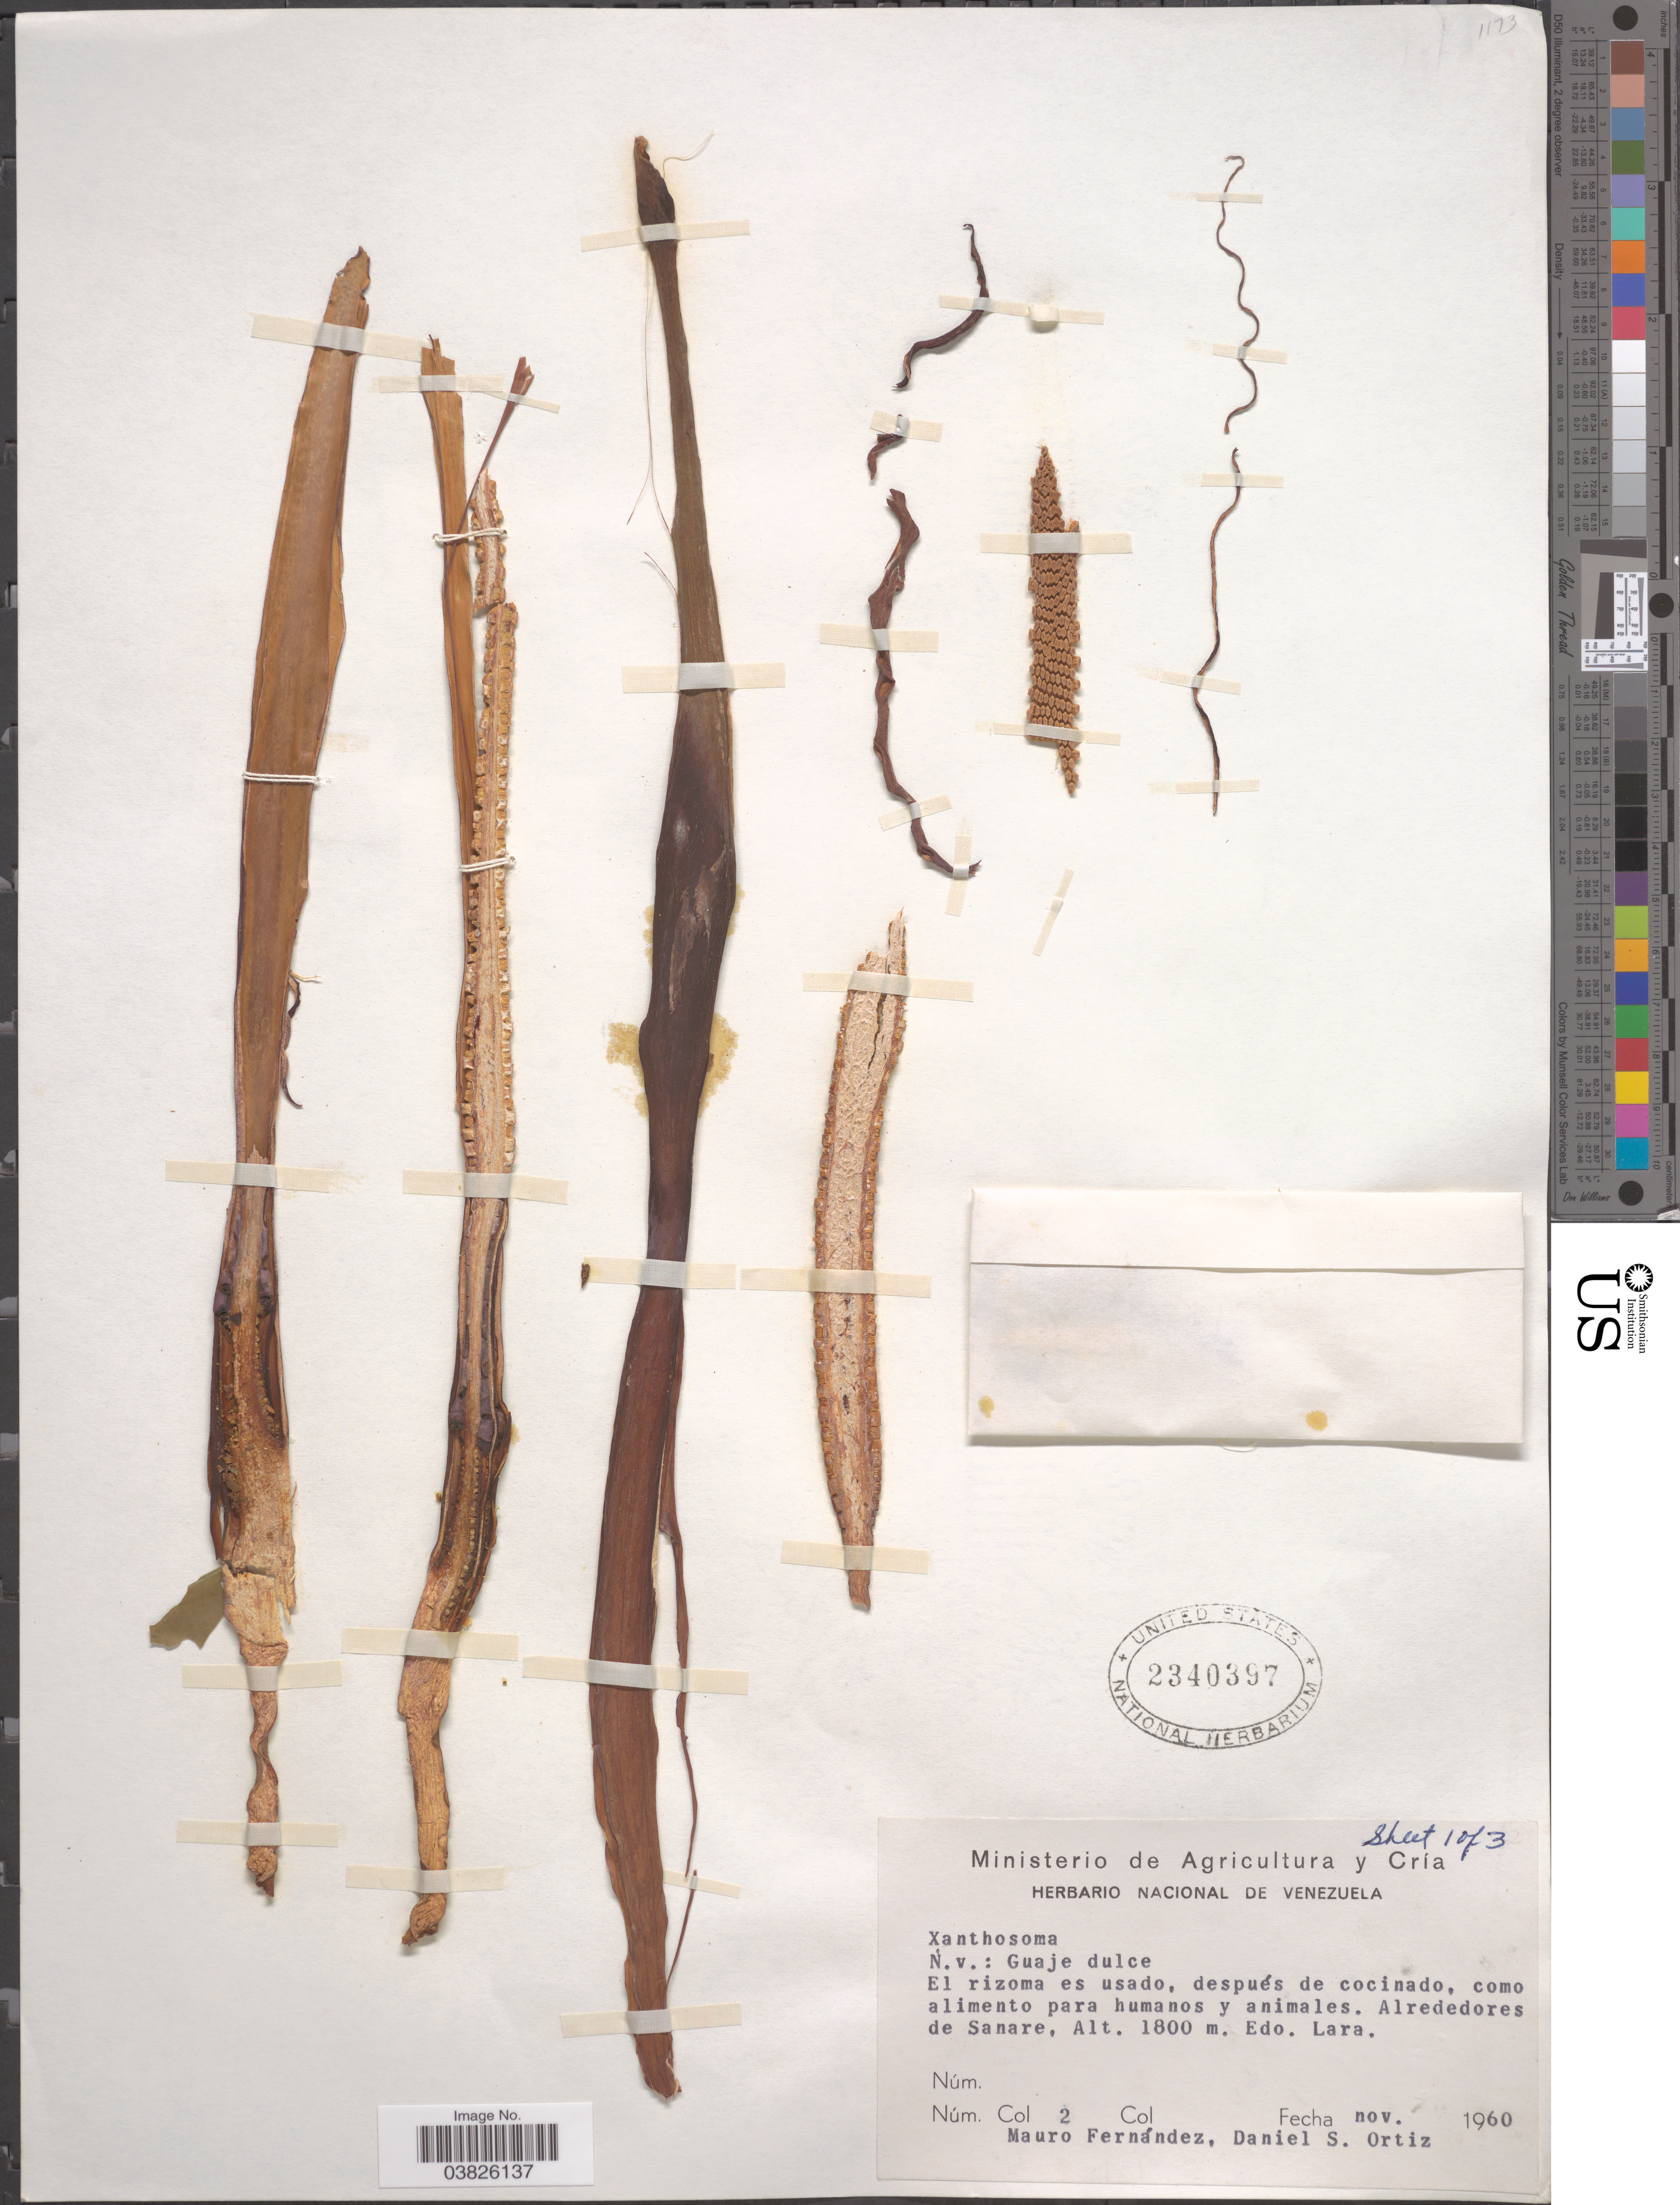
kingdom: Plantae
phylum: Tracheophyta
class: Liliopsida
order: Alismatales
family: Araceae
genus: Xanthosoma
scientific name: Xanthosoma sp.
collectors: M. Fernández & D. Ortiz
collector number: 2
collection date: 1960-11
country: Venezuela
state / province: Lara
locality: Alrededores de Sanare.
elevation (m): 1800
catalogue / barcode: US 2340397